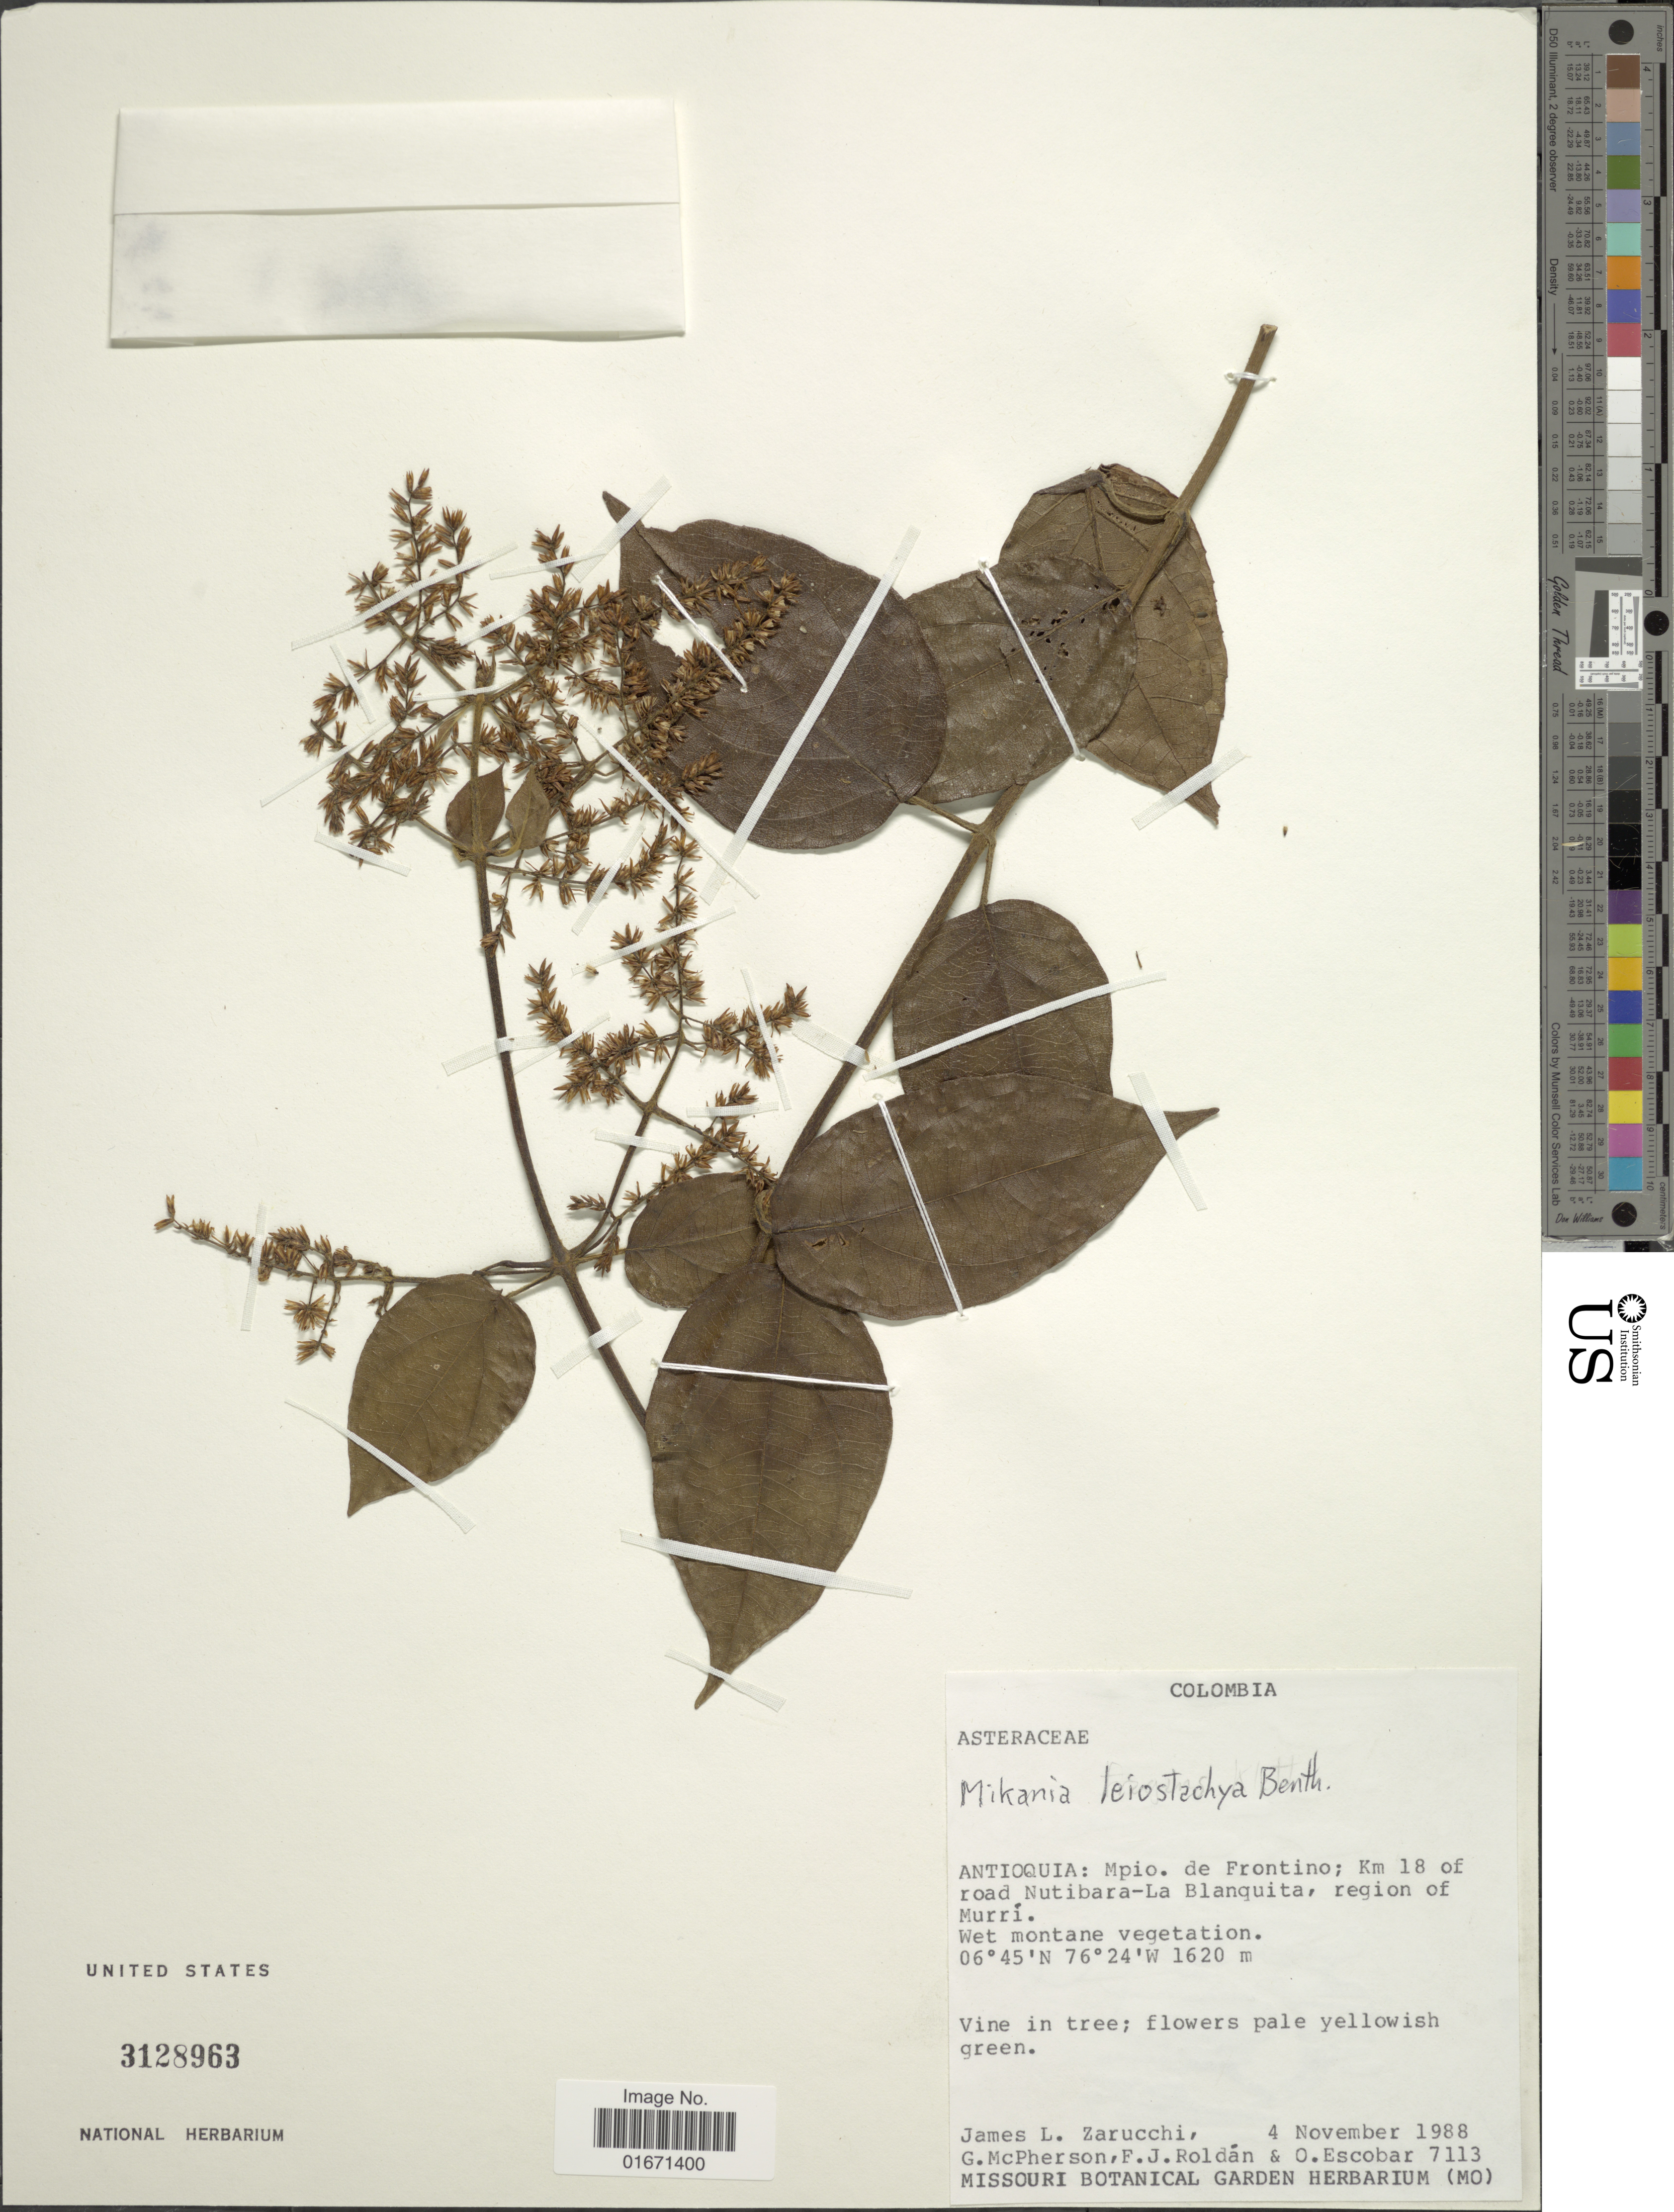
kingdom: Plantae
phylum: Tracheophyta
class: Magnoliopsida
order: Asterales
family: Asteraceae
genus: Mikania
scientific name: Mikania leiostachya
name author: Benth.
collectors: J. L. Zarucchi, G. D. McPherson, F. J. Roldán & O. D. Escobar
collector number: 7113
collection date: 1988-11-04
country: Colombia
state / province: Antioquia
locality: Antioquia: Mpio. de Frontino; Km 18 of road Nutibara-La Blanguita, region of Murrí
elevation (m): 1620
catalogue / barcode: US 3128963